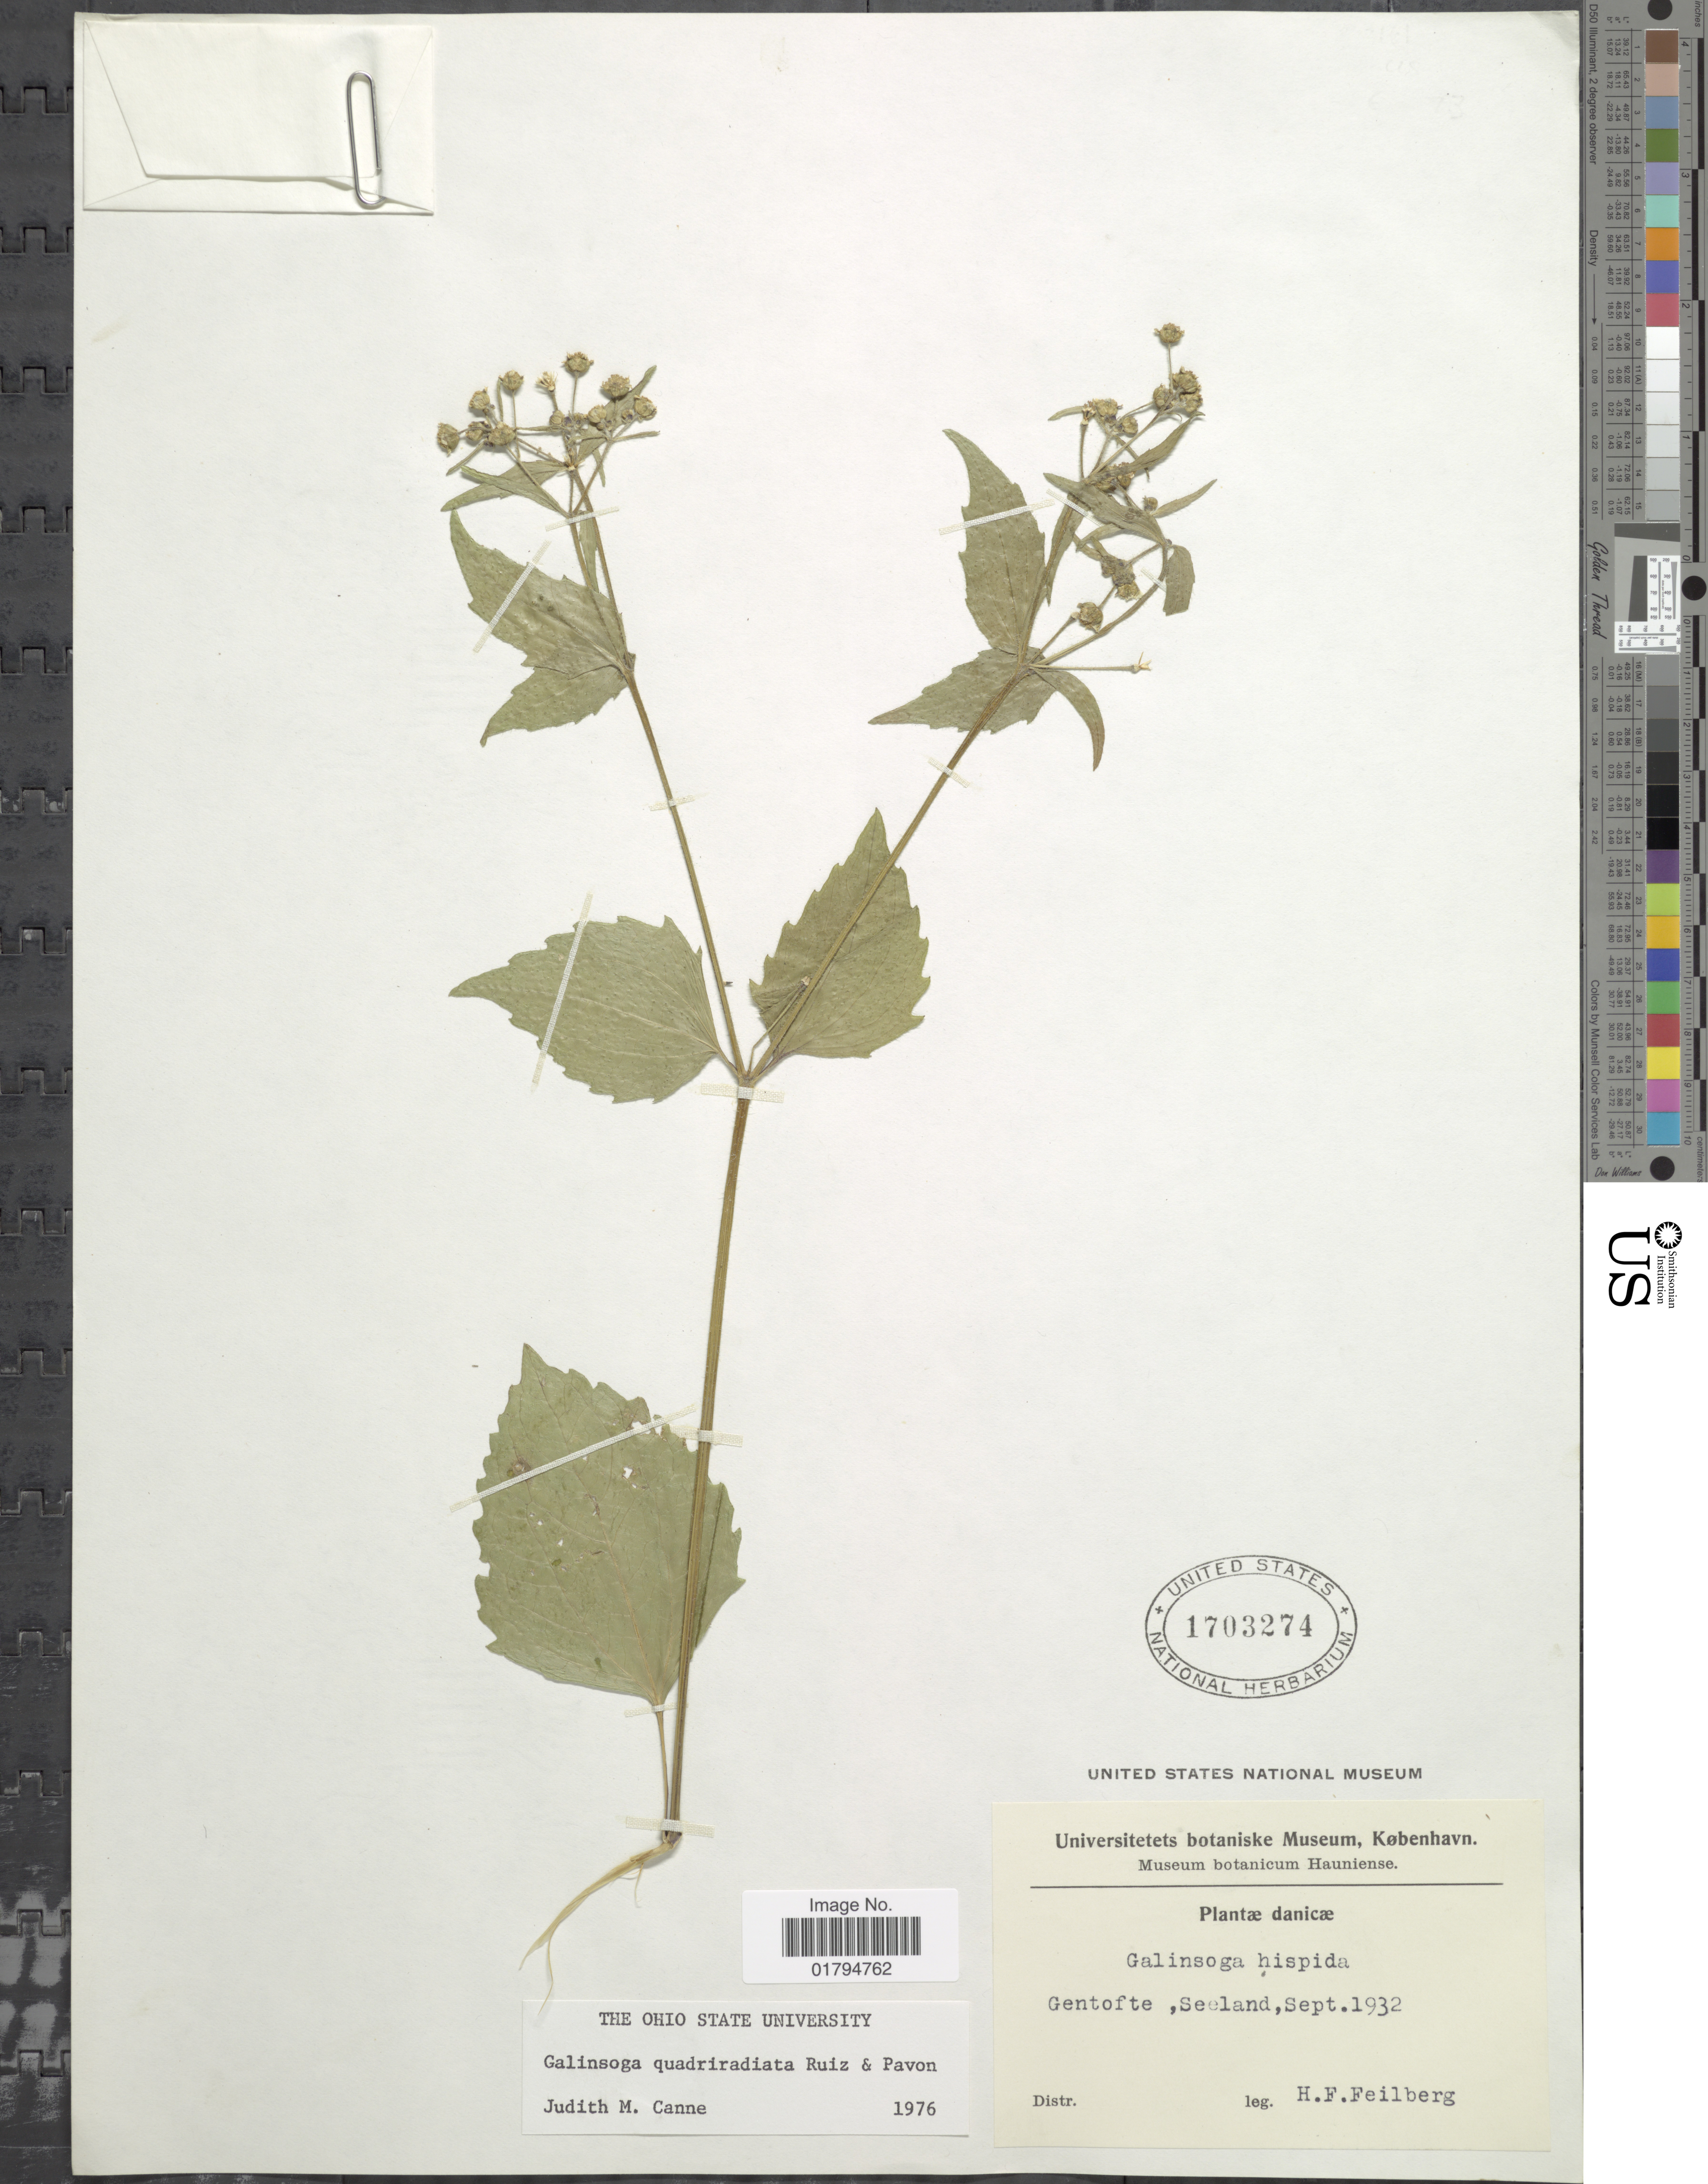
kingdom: Plantae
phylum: Tracheophyta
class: Magnoliopsida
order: Asterales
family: Asteraceae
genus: Galinsoga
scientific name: Galinsoga quadriradiata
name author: Ruiz & Pav.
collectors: H. Feilberg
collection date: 1932-09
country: Denmark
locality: Gentofe, Seeland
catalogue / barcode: US 1703274